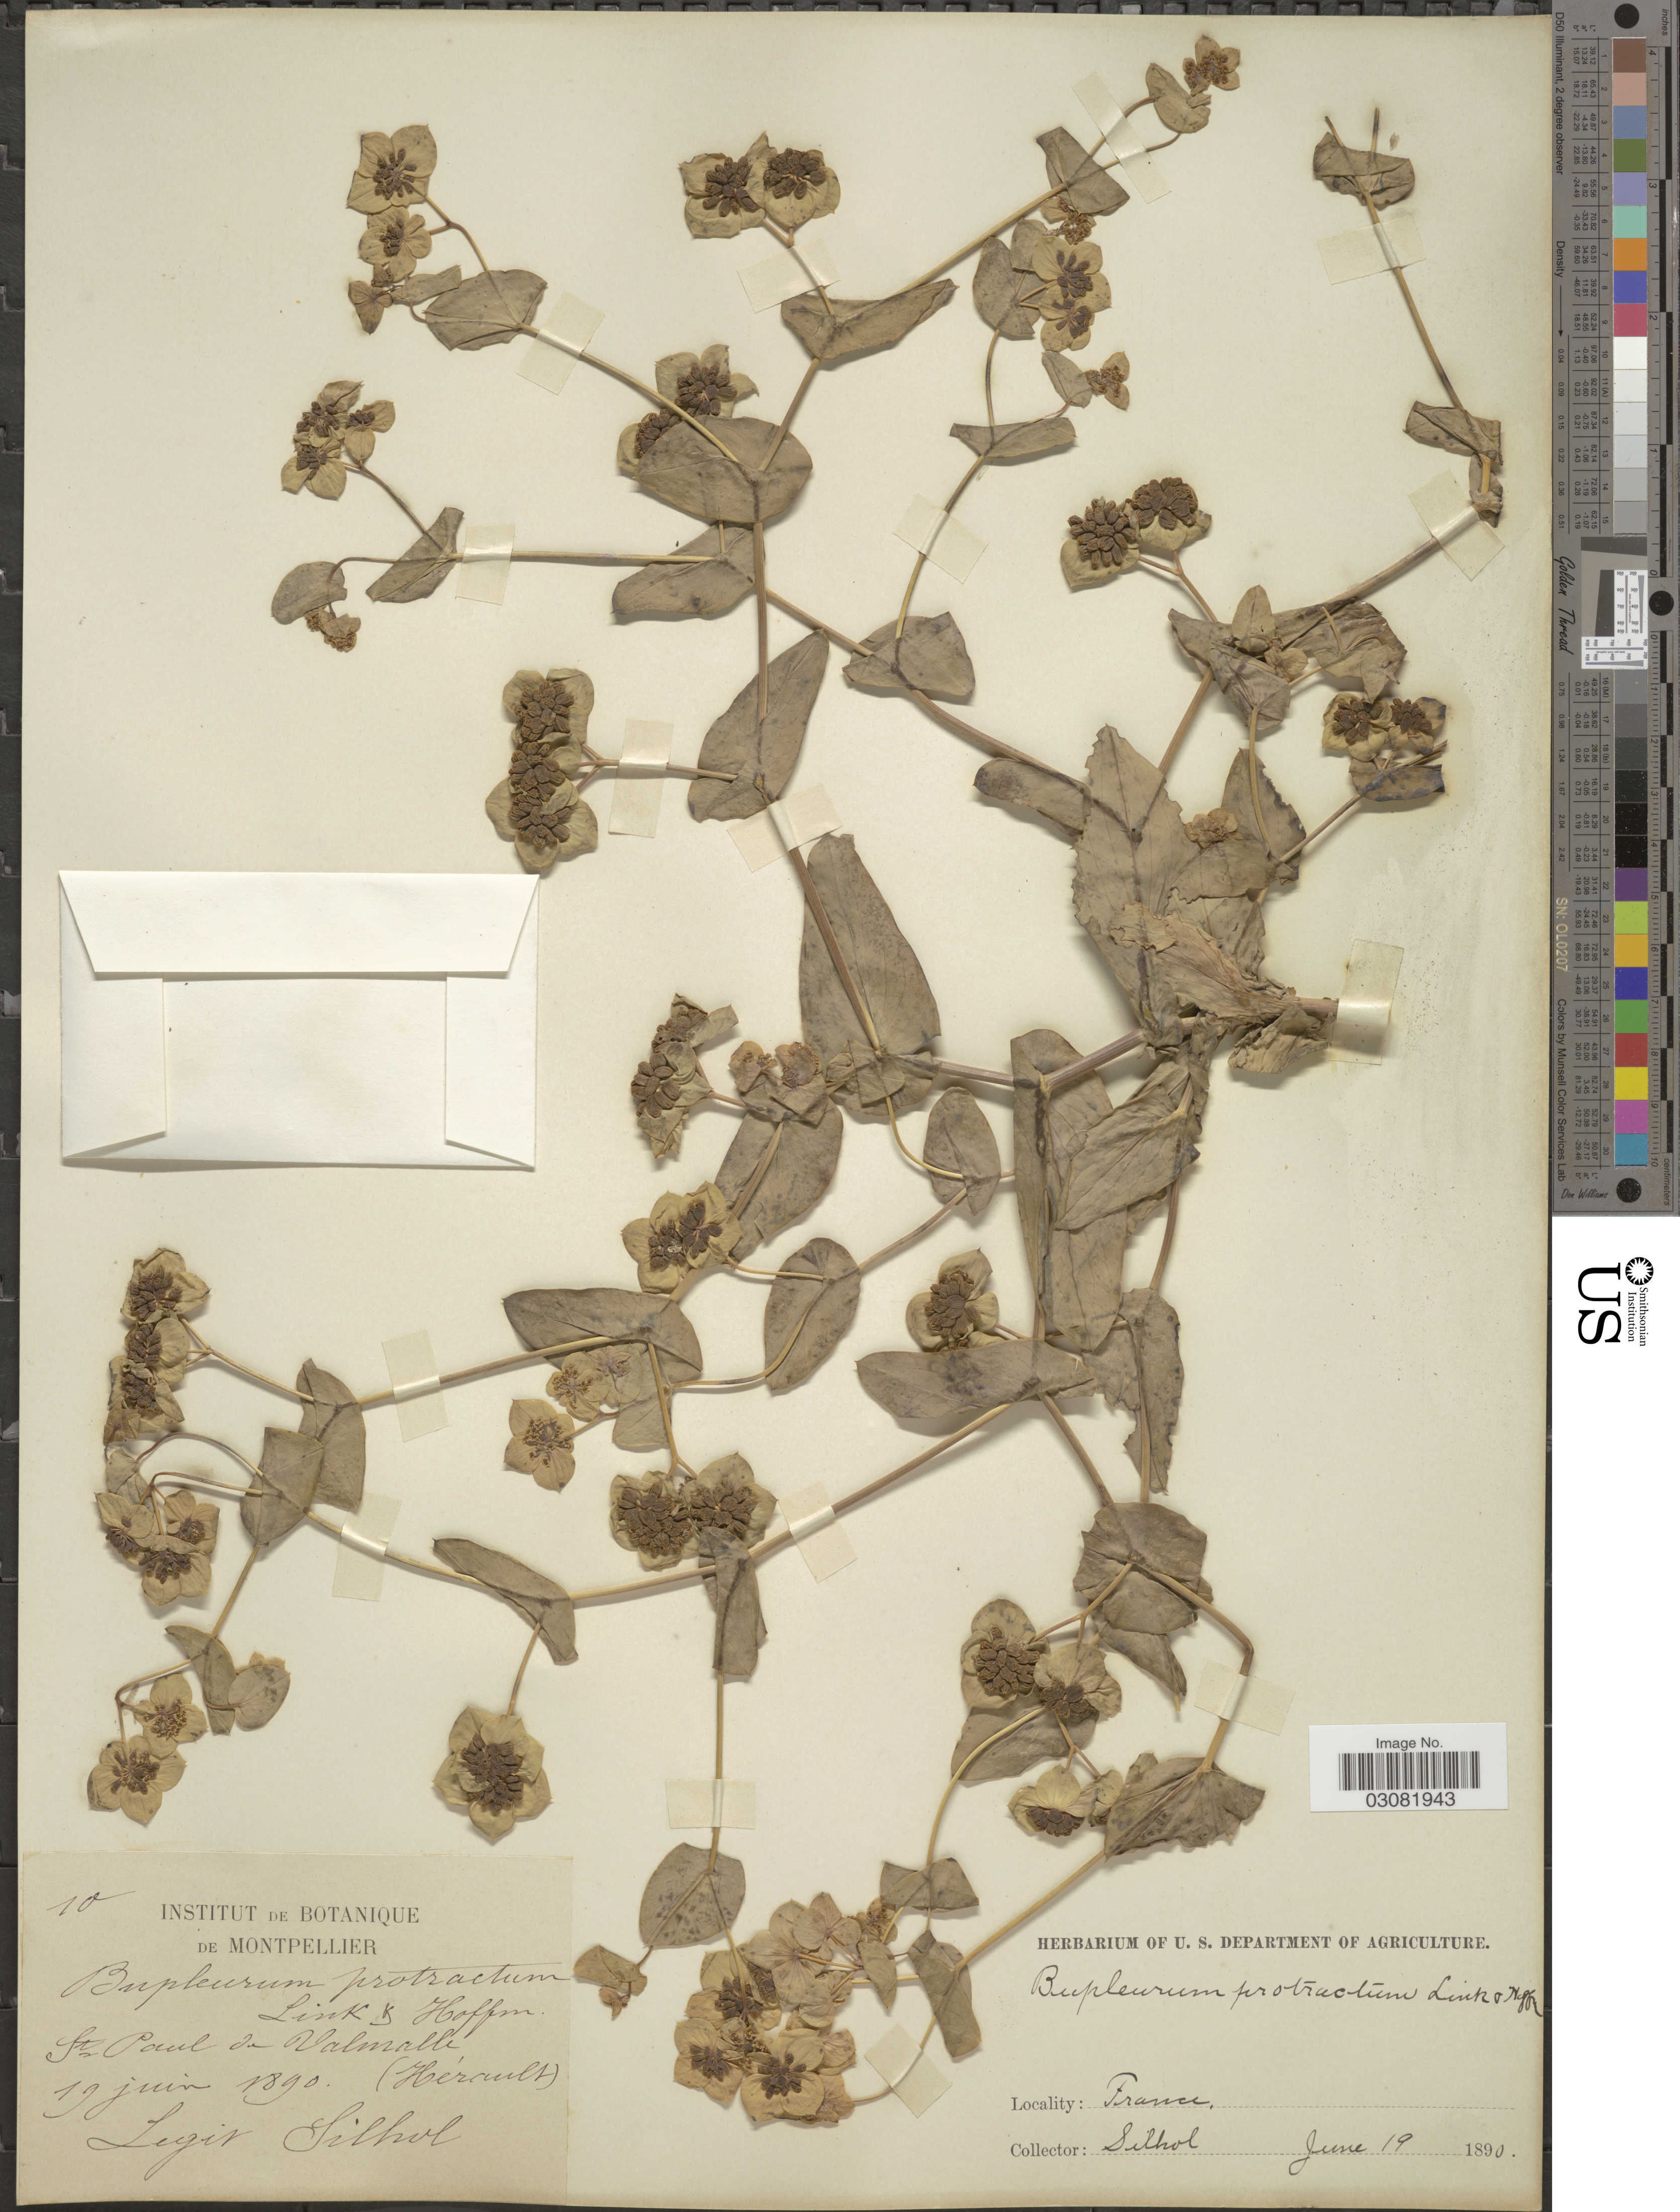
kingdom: Plantae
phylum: Tracheophyta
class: Magnoliopsida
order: Apiales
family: Apiaceae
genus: Bupleurum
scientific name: Bupleurum subovatum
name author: Link ex Spreng.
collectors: -. Silhol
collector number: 10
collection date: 1890-06-19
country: France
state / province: Occitanie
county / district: Hérault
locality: St Paul de Valmalle. (Hérault).